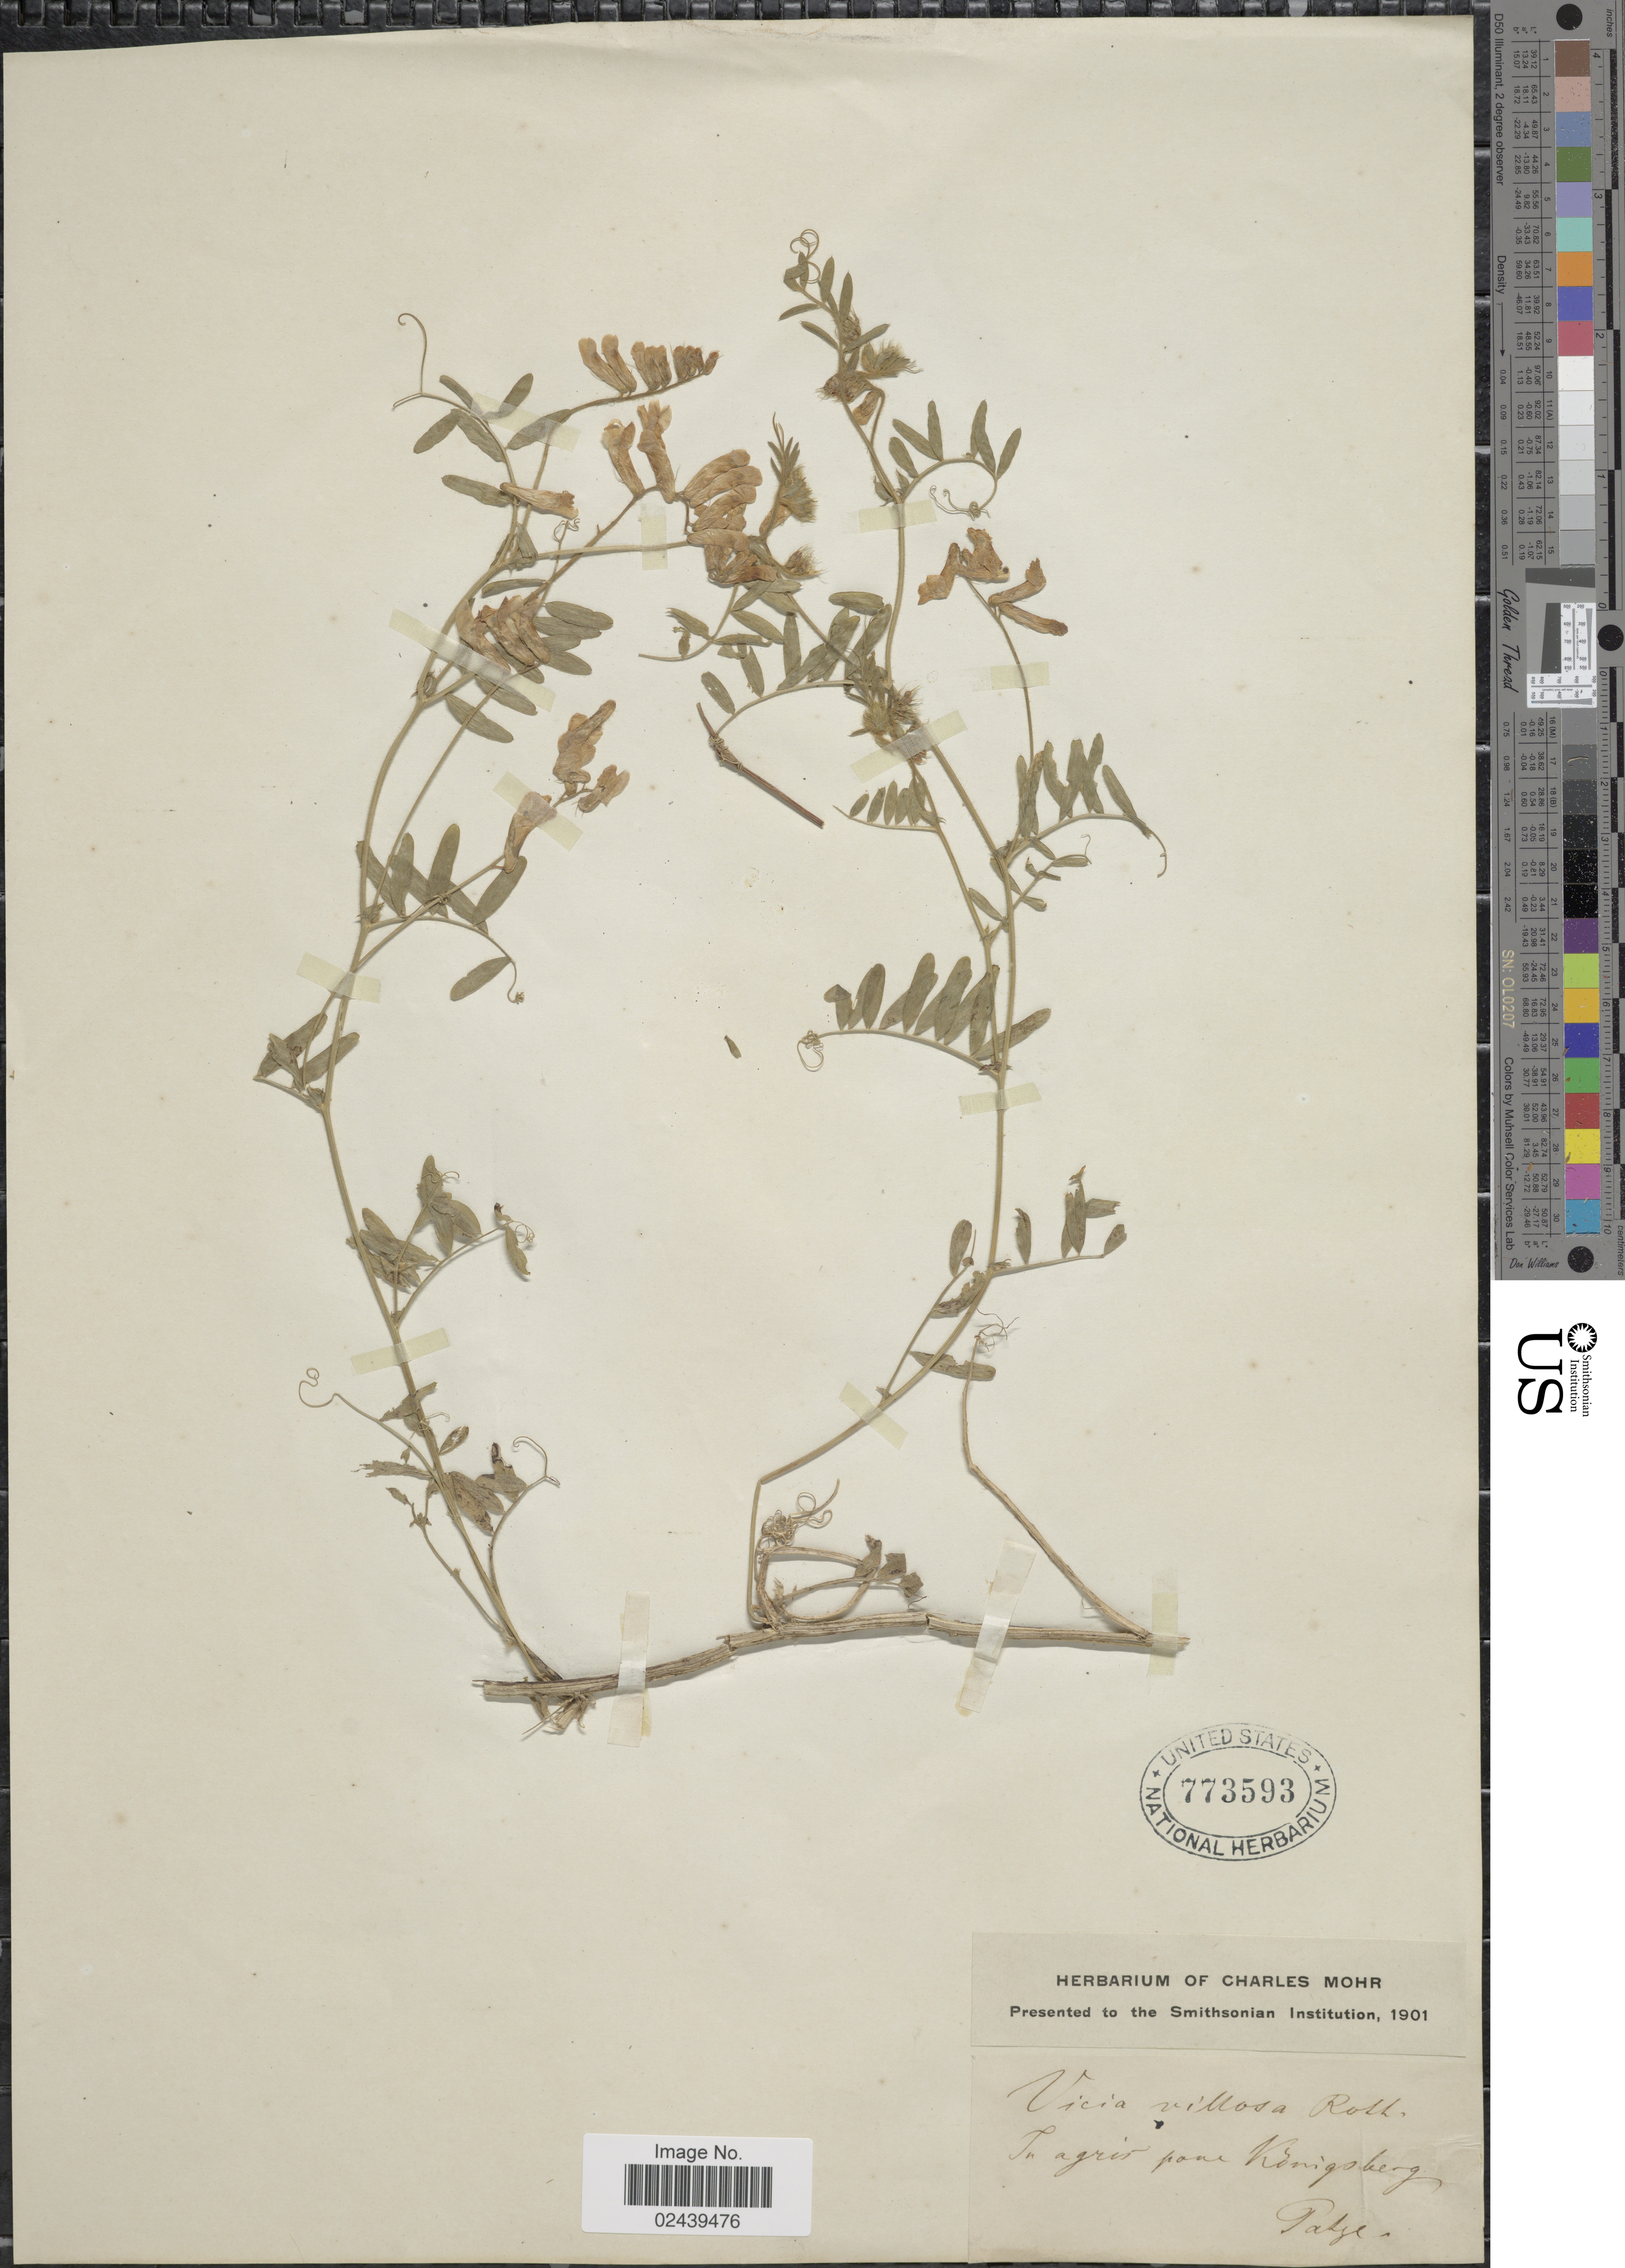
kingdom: Plantae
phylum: Tracheophyta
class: Magnoliopsida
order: Fabales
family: Fabaceae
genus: Vicia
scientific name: Vicia villosa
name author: Roth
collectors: Patzki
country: Russian Federation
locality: In agris pane Konigsberg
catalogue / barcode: US 773593